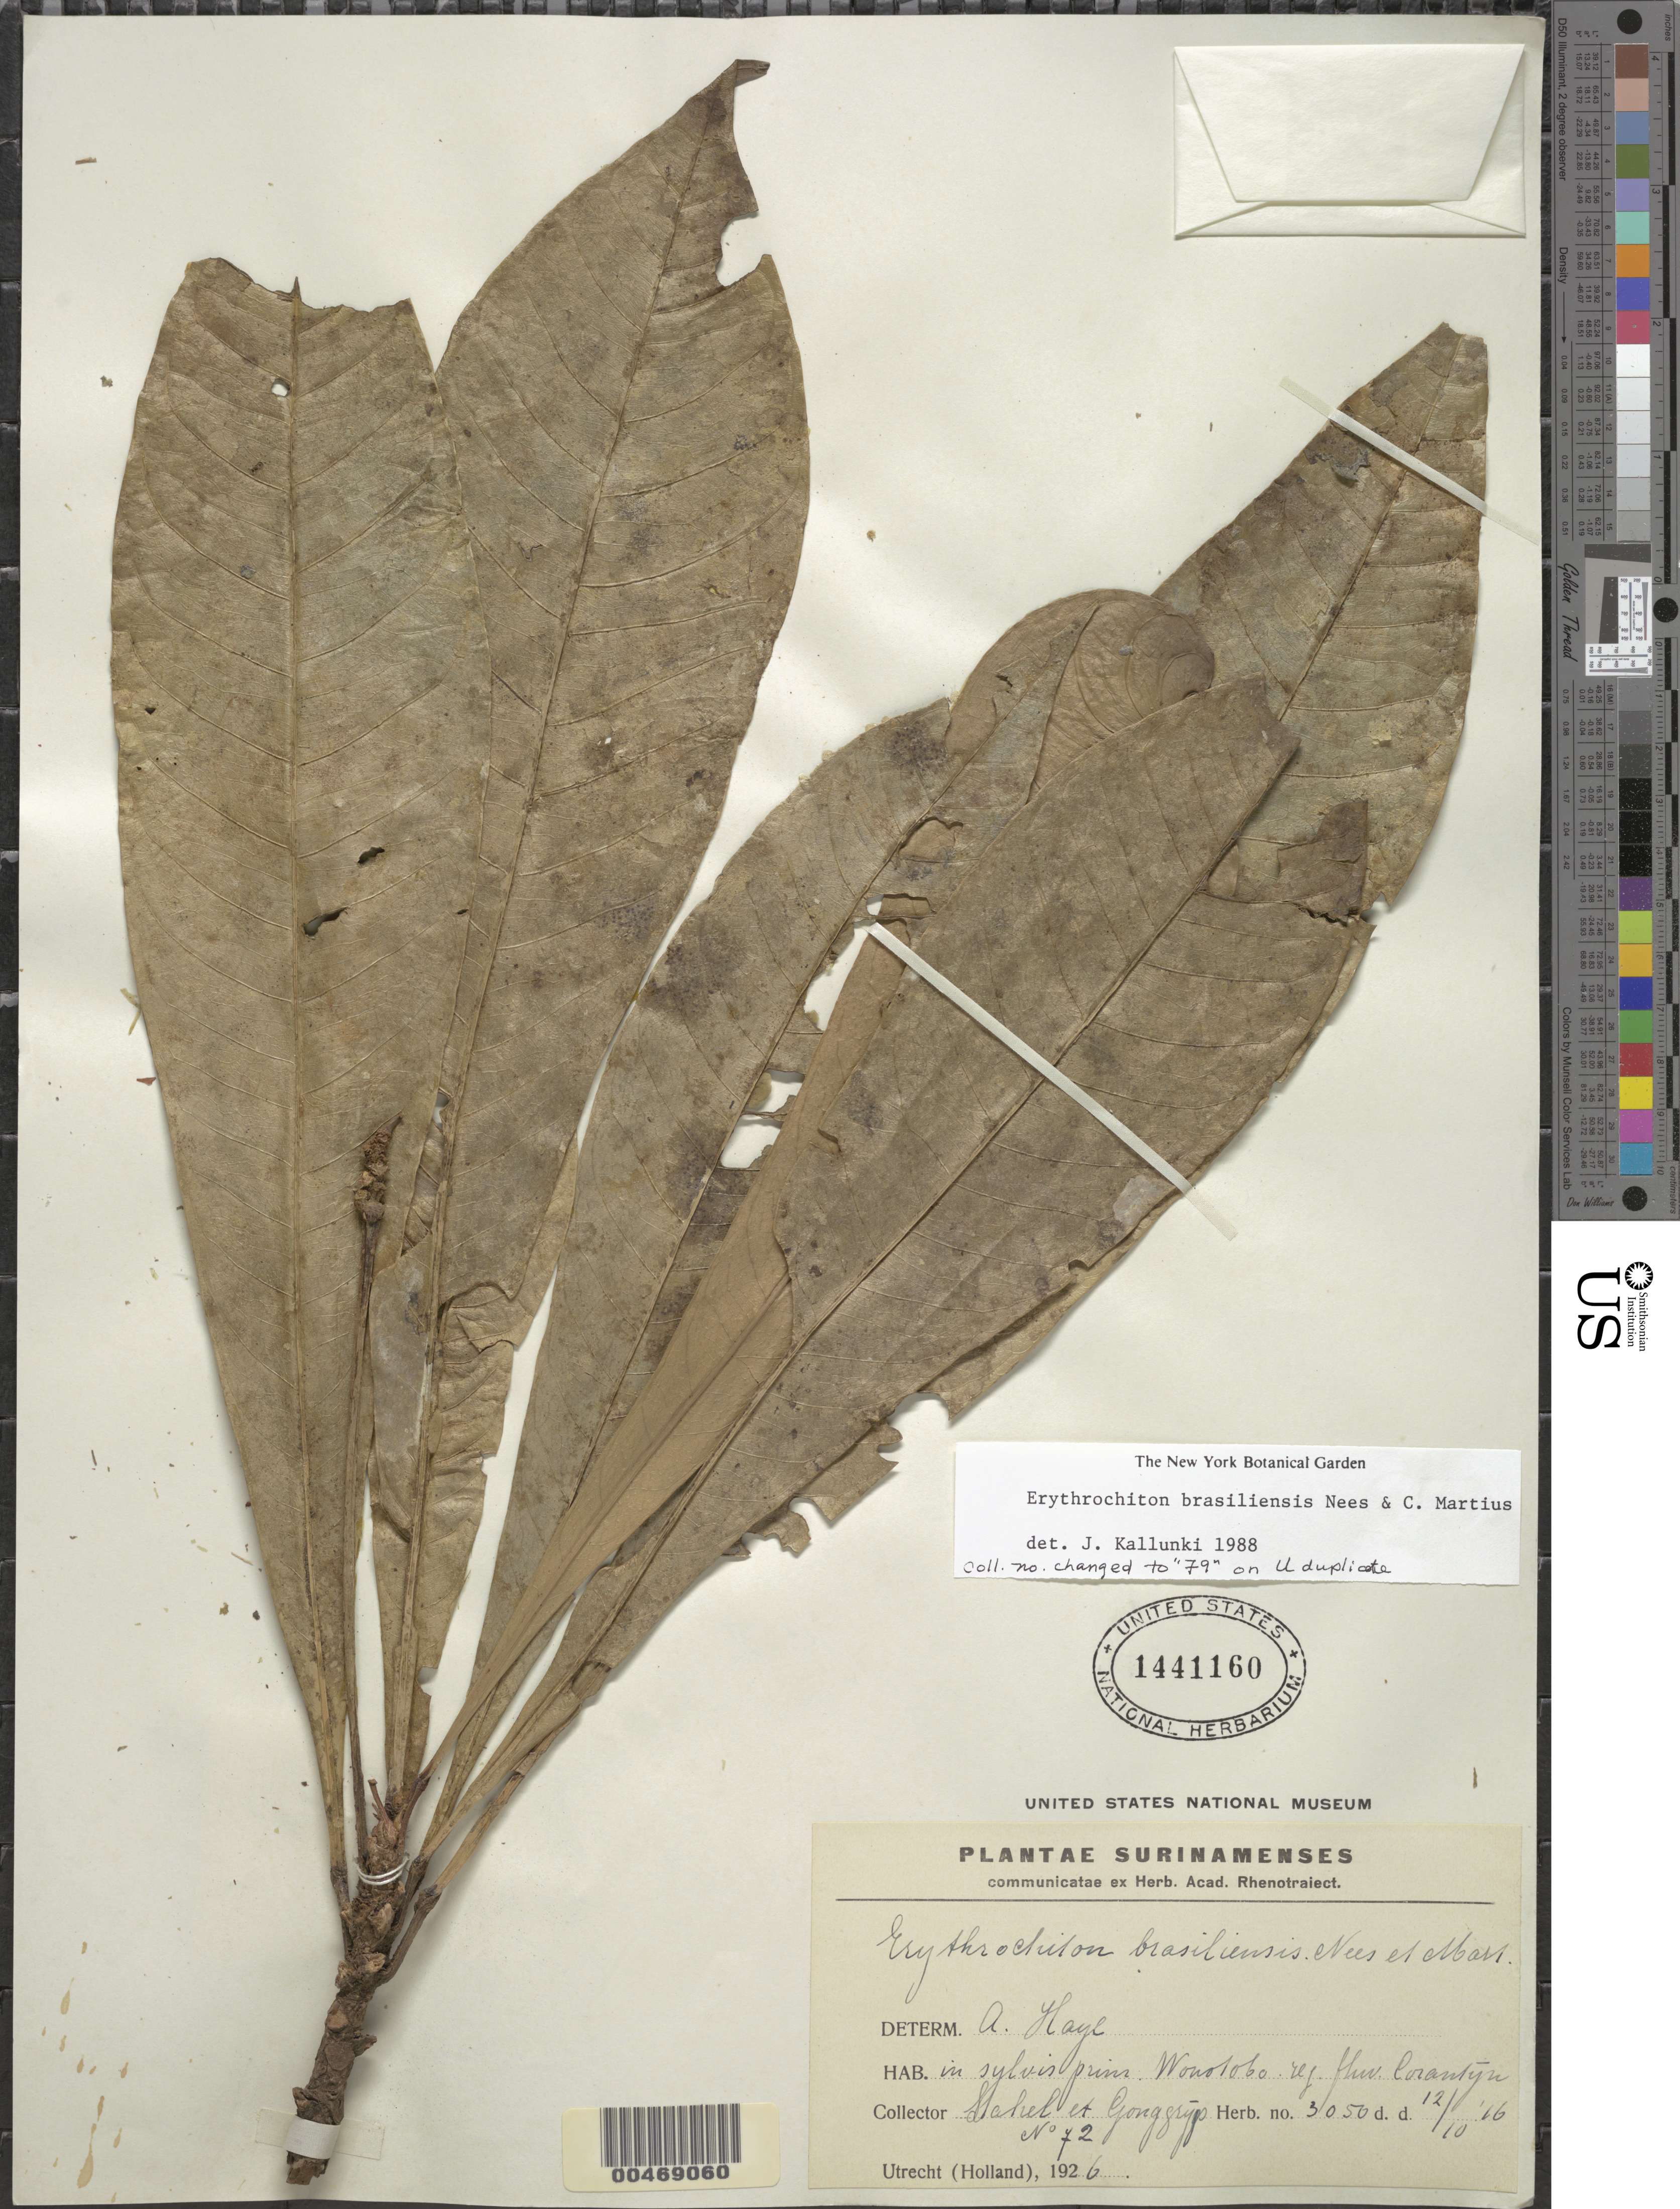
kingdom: Plantae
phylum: Tracheophyta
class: Magnoliopsida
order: Sapindales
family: Rutaceae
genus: Erythrochiton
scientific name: Erythrochiton brasiliensis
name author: Nees & Mart.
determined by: Kallunki, Jacquelyn A.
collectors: G. Stahel & J. Gonggrijp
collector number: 3050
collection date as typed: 12-Oct-16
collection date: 1916-10-12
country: Suriname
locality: Flum. Corantijn prope Wonotobo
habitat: Primary forest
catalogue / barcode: US 1441160